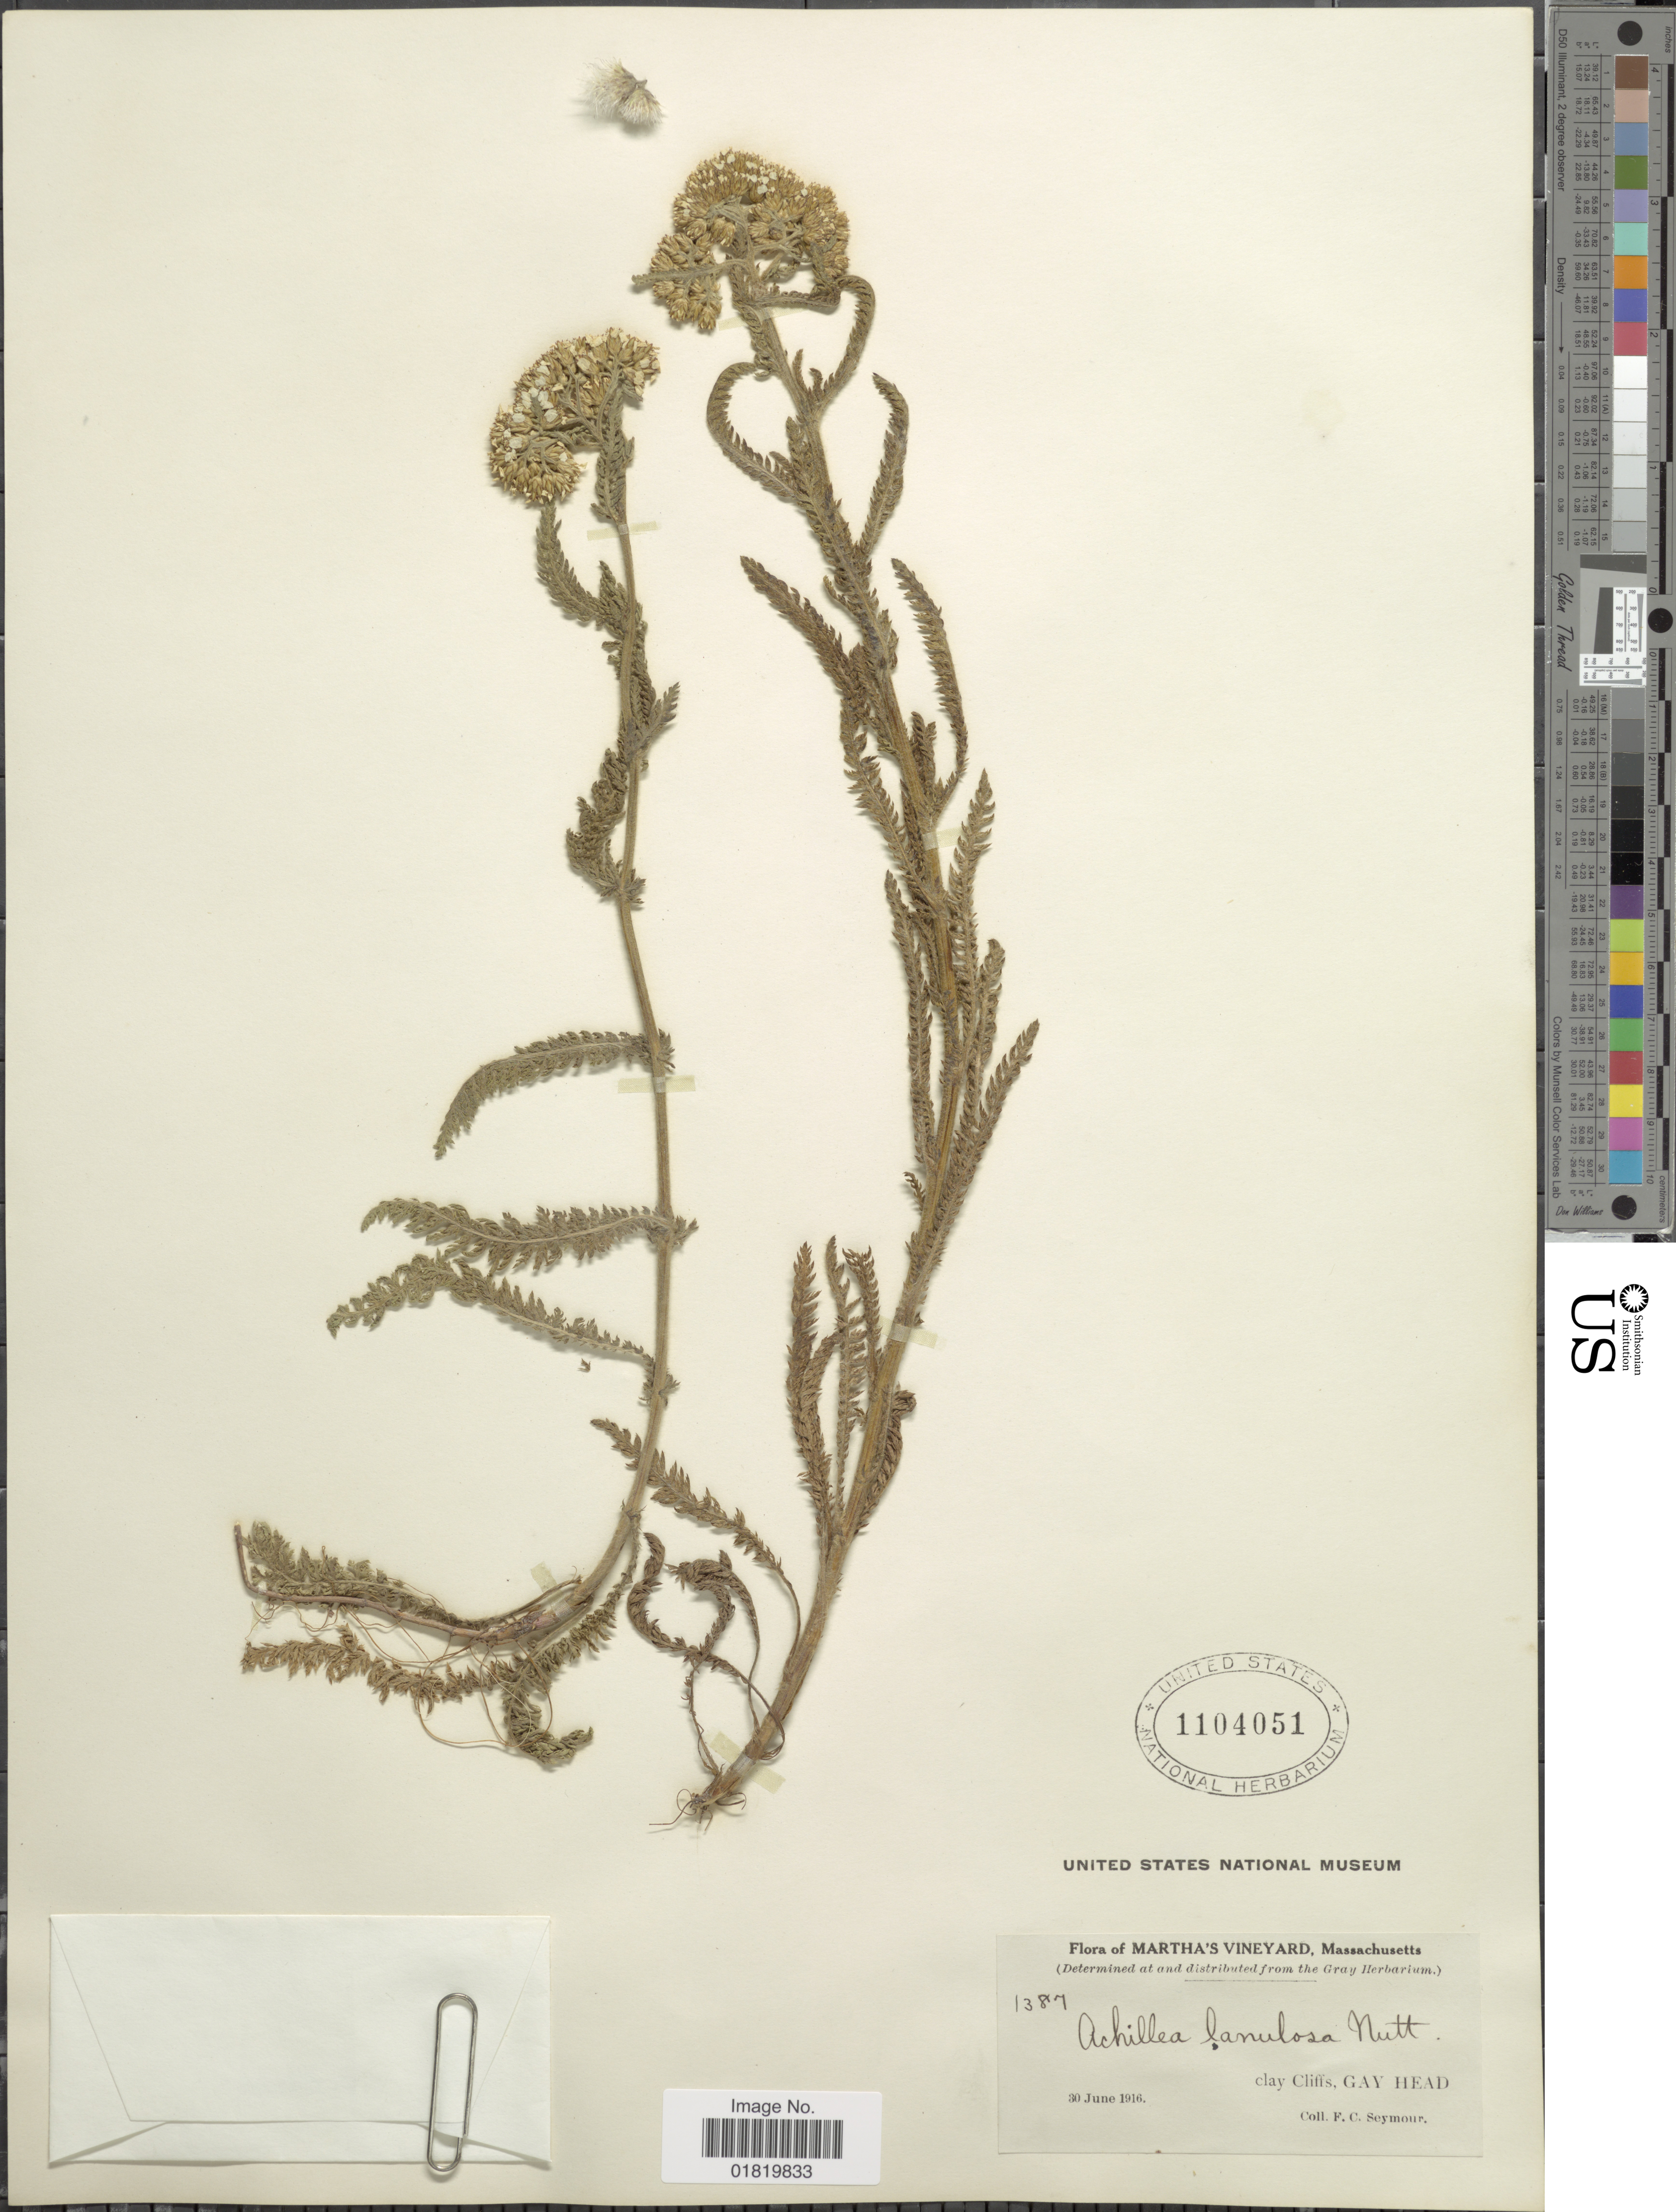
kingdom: Plantae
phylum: Tracheophyta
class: Magnoliopsida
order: Asterales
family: Asteraceae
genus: Achillea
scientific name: Achillea lanulosa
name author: Nutt.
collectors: F. C. Seymour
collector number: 1387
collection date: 1916-06-30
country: United States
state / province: Massachusetts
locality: Martha's Vineyard, Massachusetts. clay Cliffs, Gay Head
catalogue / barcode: US 1104051